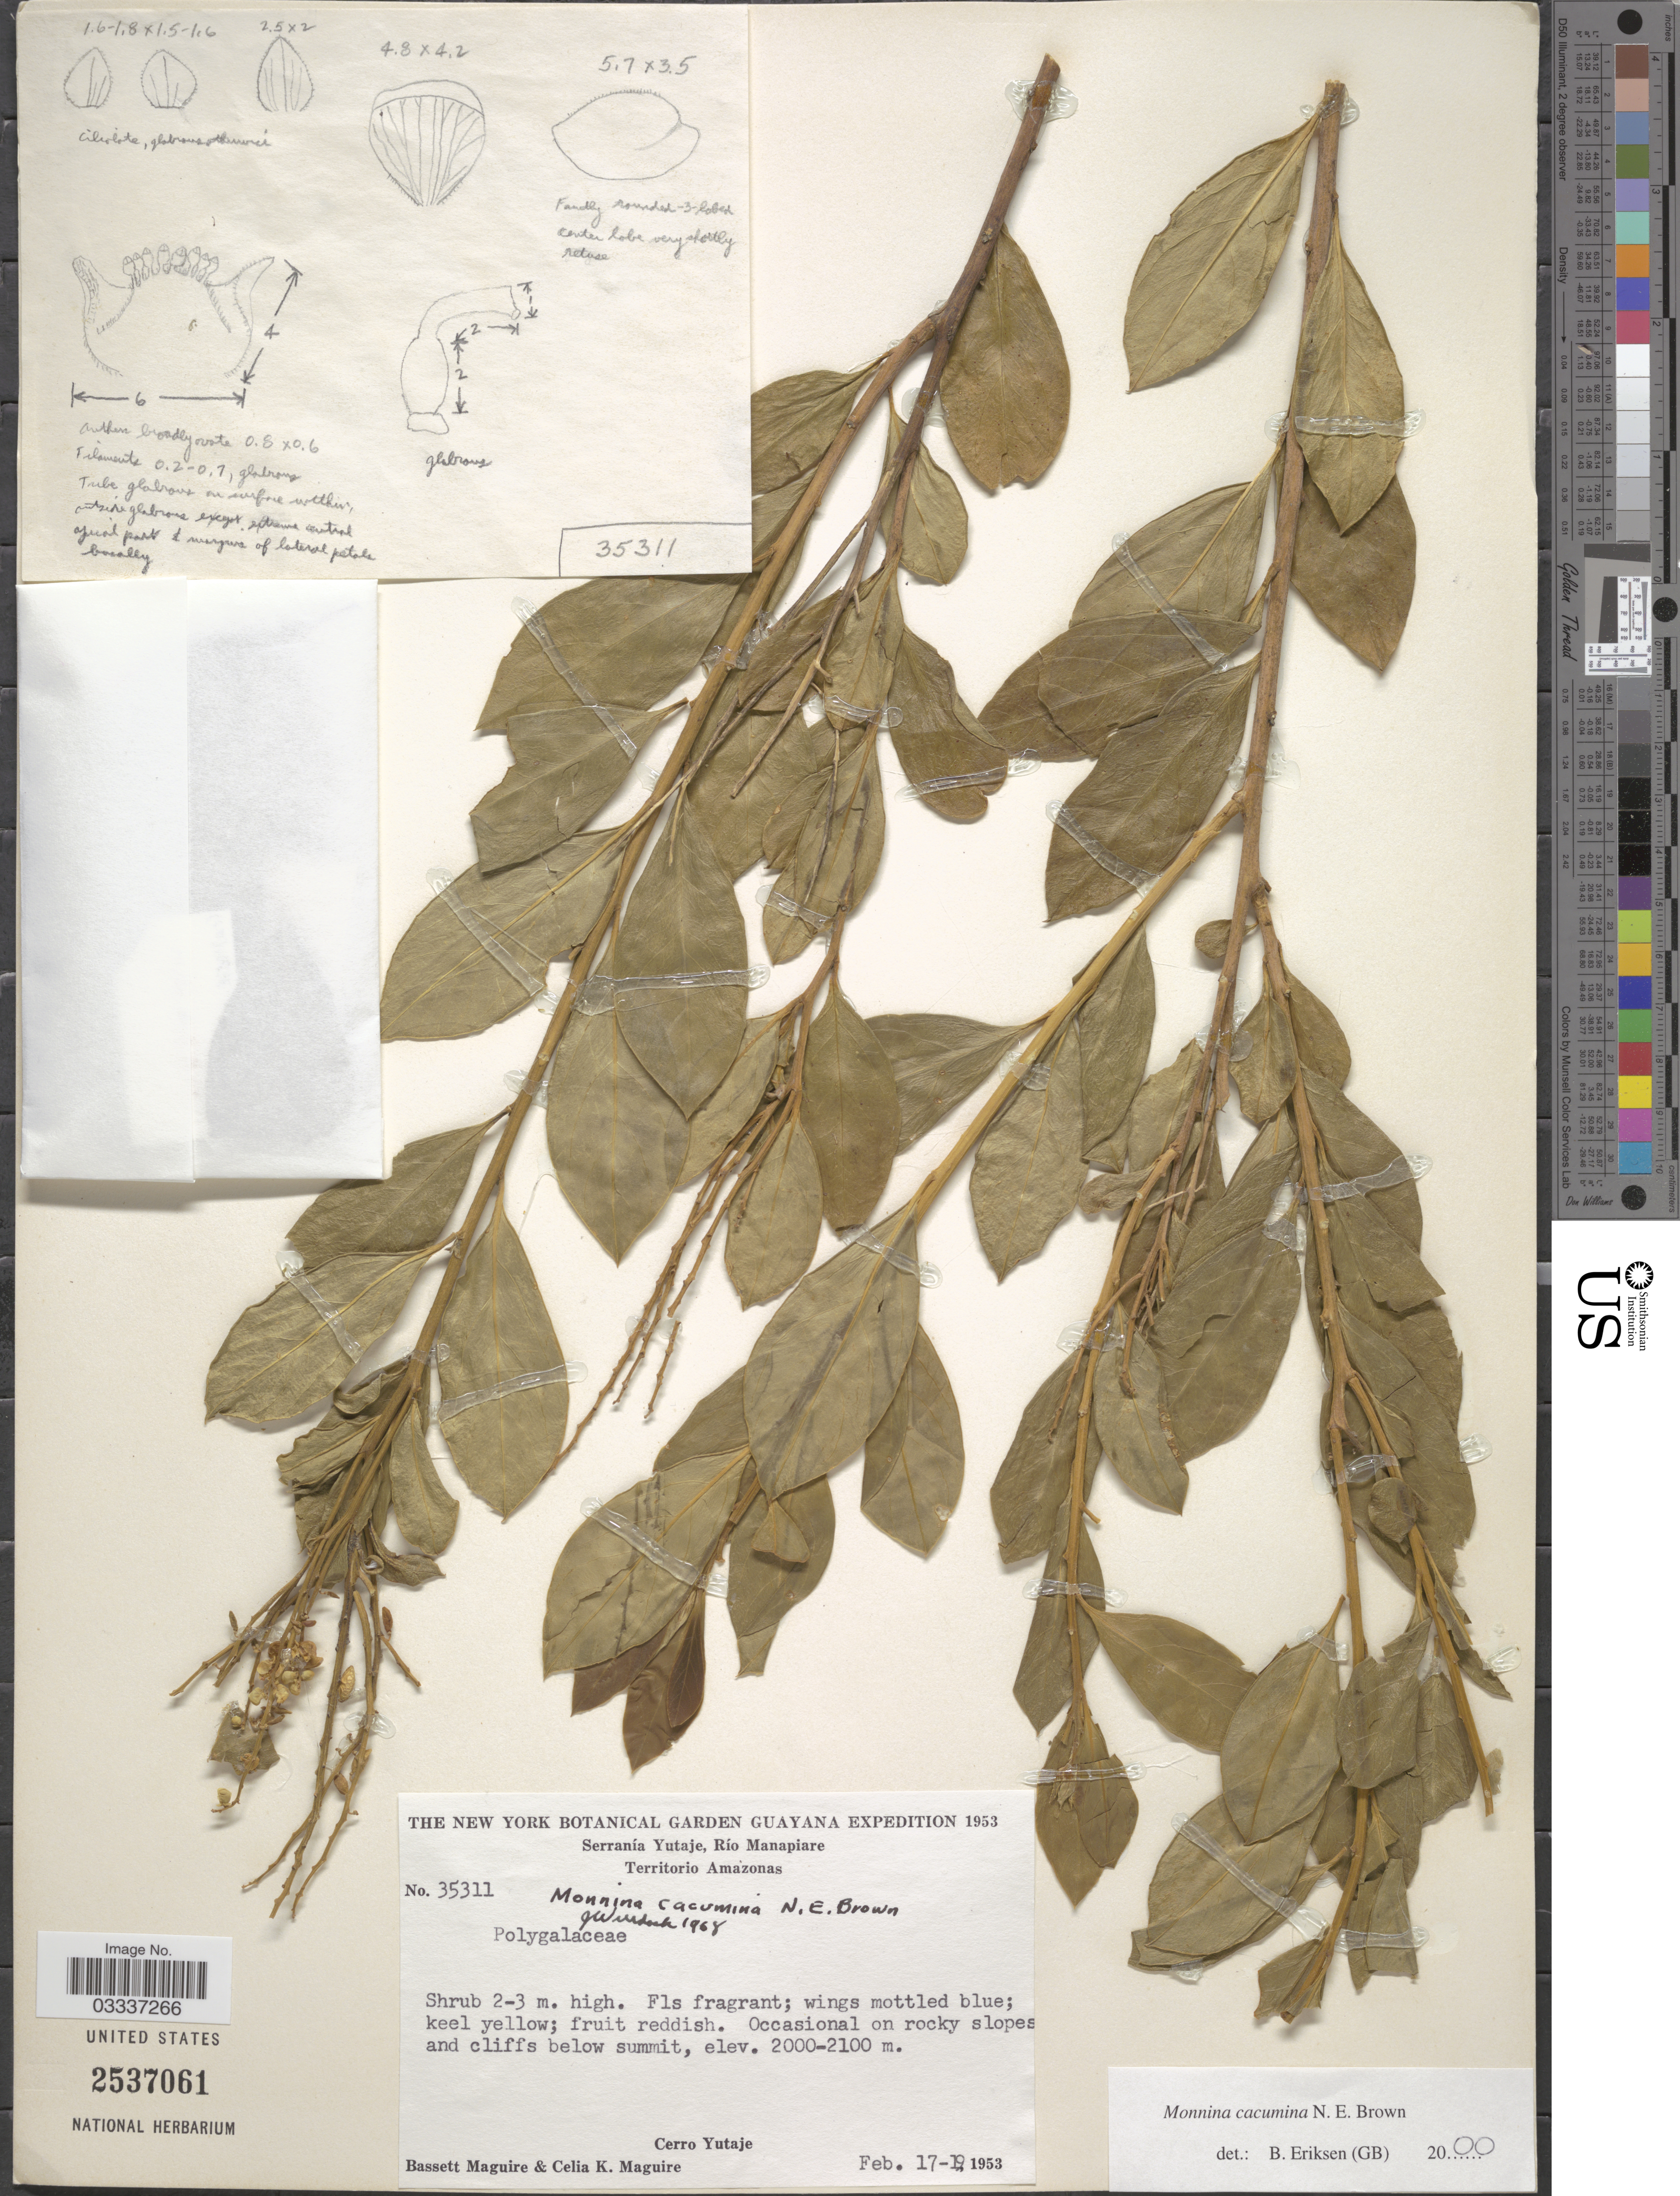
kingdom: Plantae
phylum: Tracheophyta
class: Magnoliopsida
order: Fabales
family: Polygalaceae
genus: Monnina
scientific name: Monnina cacumina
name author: N.E. Br.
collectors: B. Maguire & C. K. Maguire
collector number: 35311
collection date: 1953-02-17/1953-02-19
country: Venezuela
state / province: Amazonas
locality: Serranía Yutaje, Río Manapiare, Territorio Amazonas, Cerro Yutaje.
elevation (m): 2000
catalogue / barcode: US 2537061